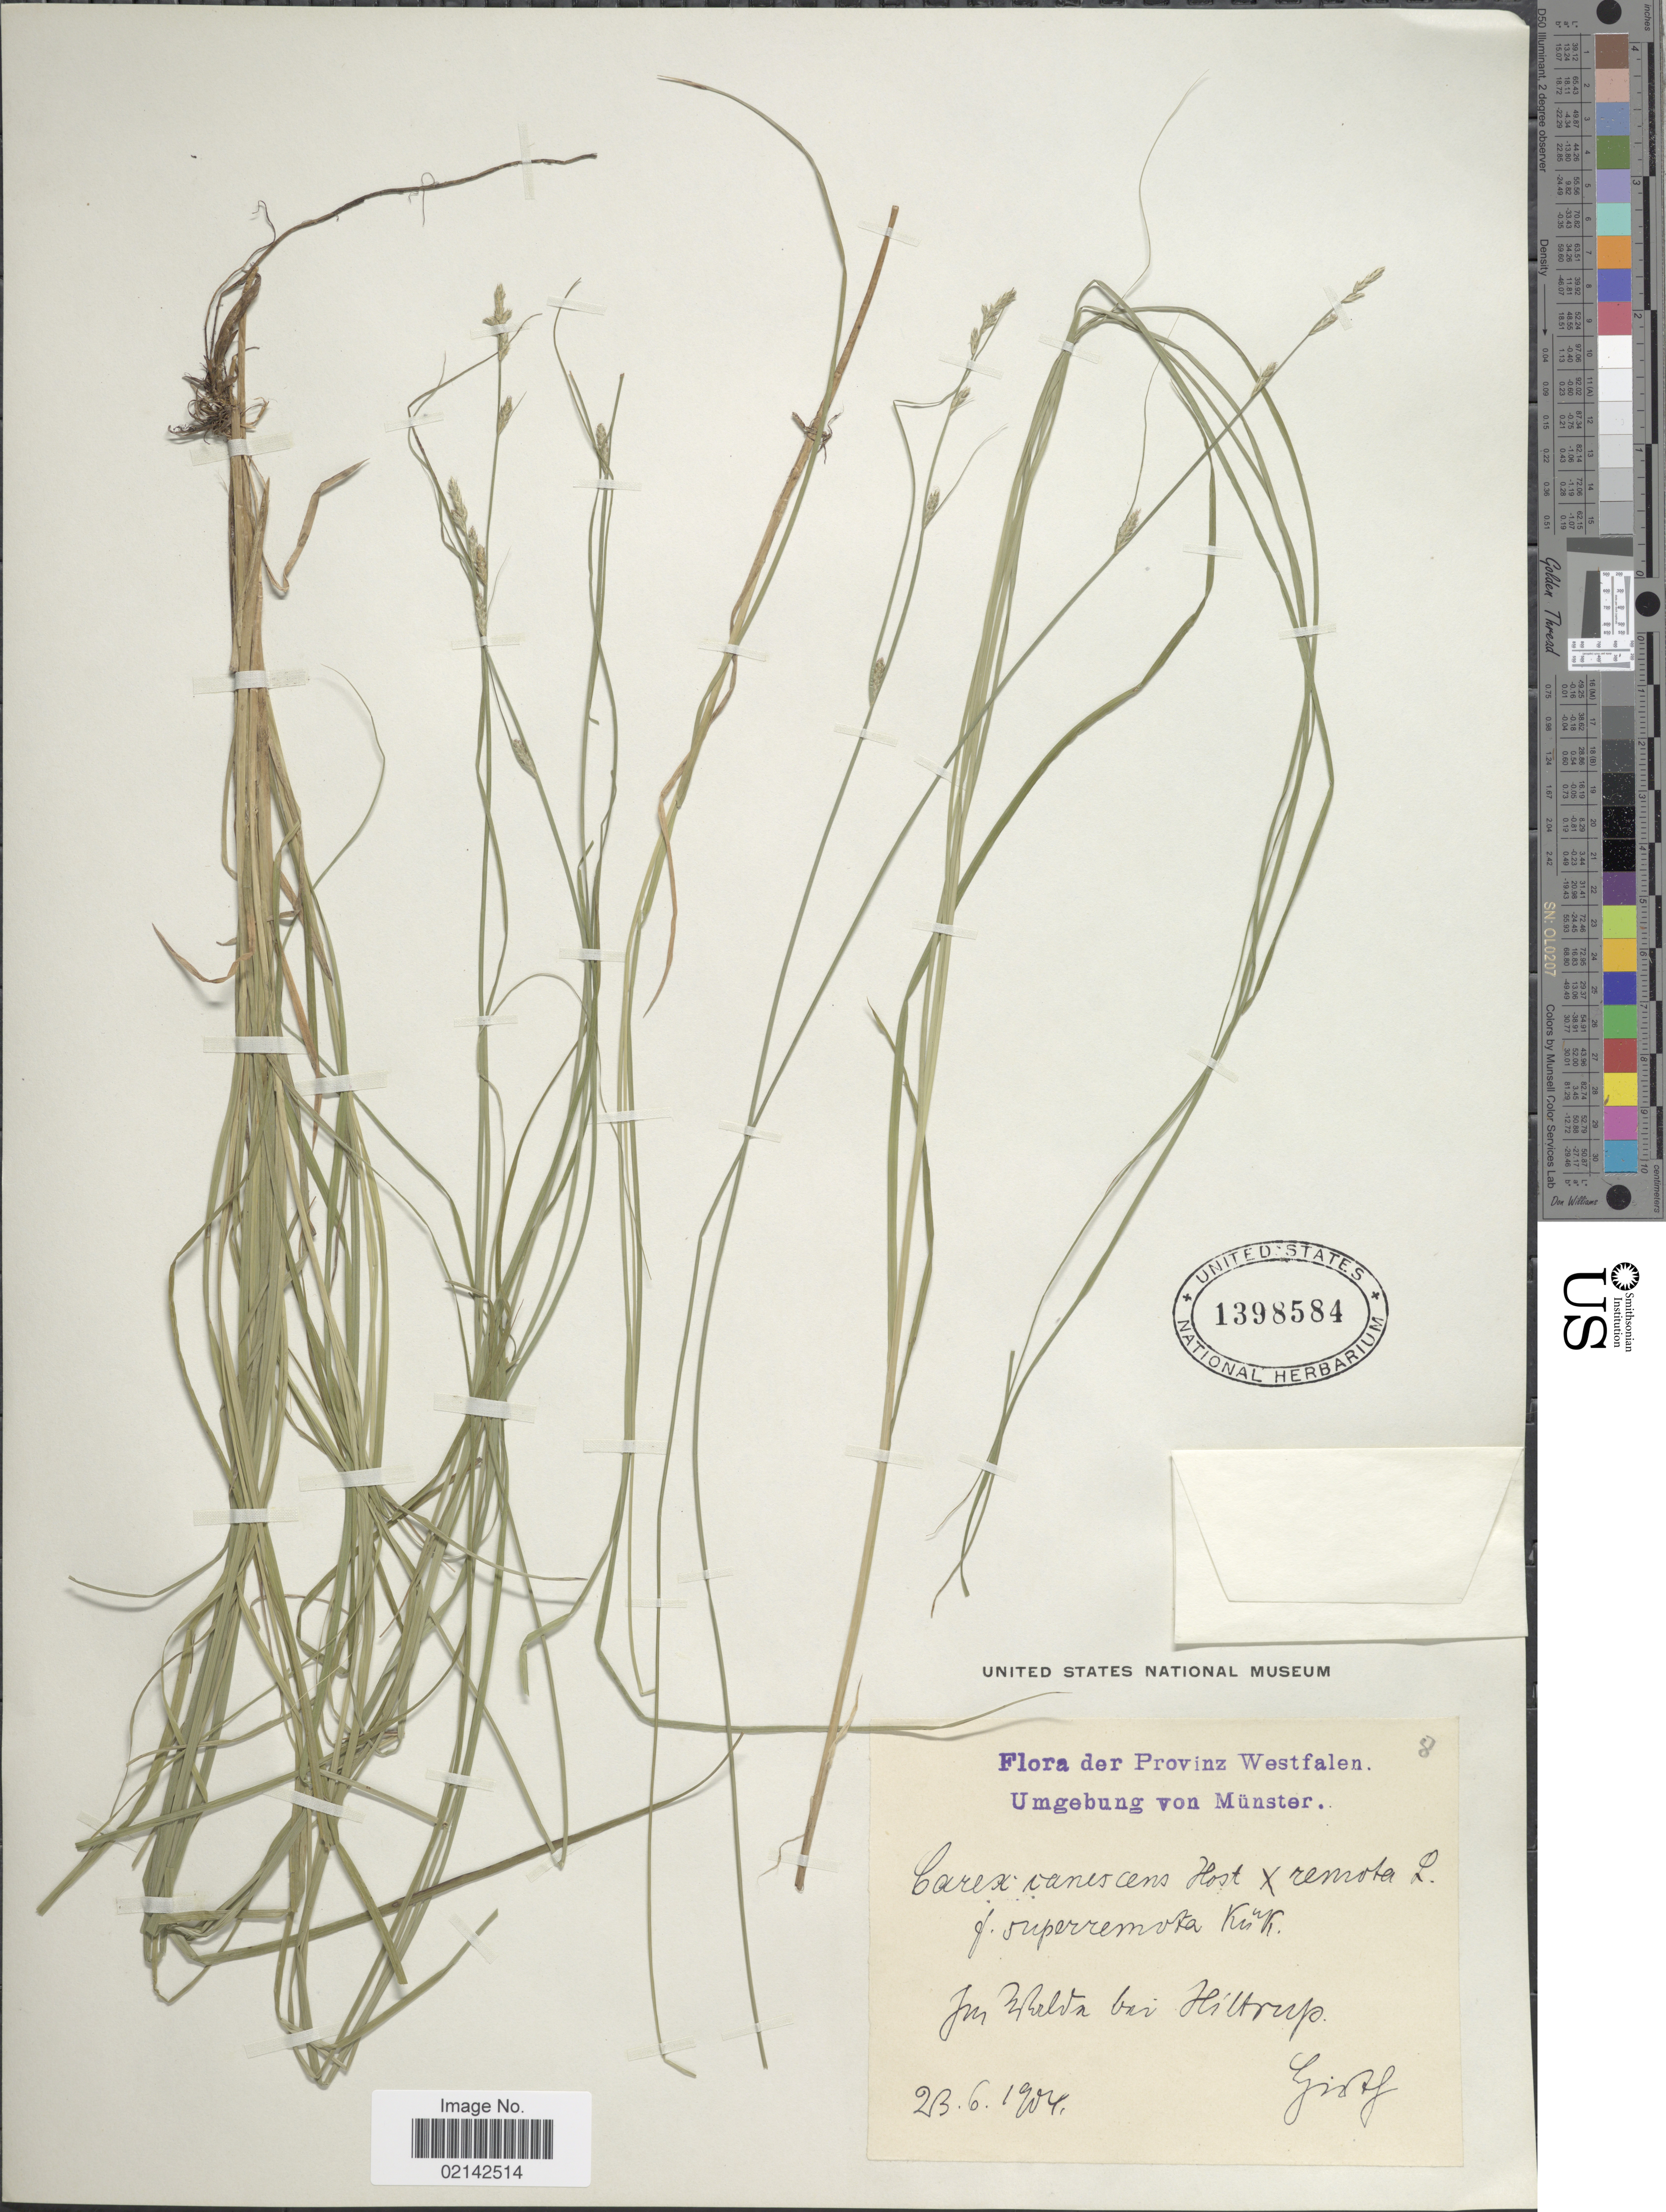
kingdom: Plantae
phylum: Tracheophyta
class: Liliopsida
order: Poales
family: Cyperaceae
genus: Carex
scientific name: Carex canescens var. canescens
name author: L.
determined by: Strong, Mark T., (BOT), Smithsonian Institution - National Museum of Natural History (UNITED STATES)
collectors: Girtz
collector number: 8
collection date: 1904-06-23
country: Germany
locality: Provinz Westfalen, Umgebung von Munster, Jm Wlevta bei Hiltrup [interpreted]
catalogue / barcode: US 1398584